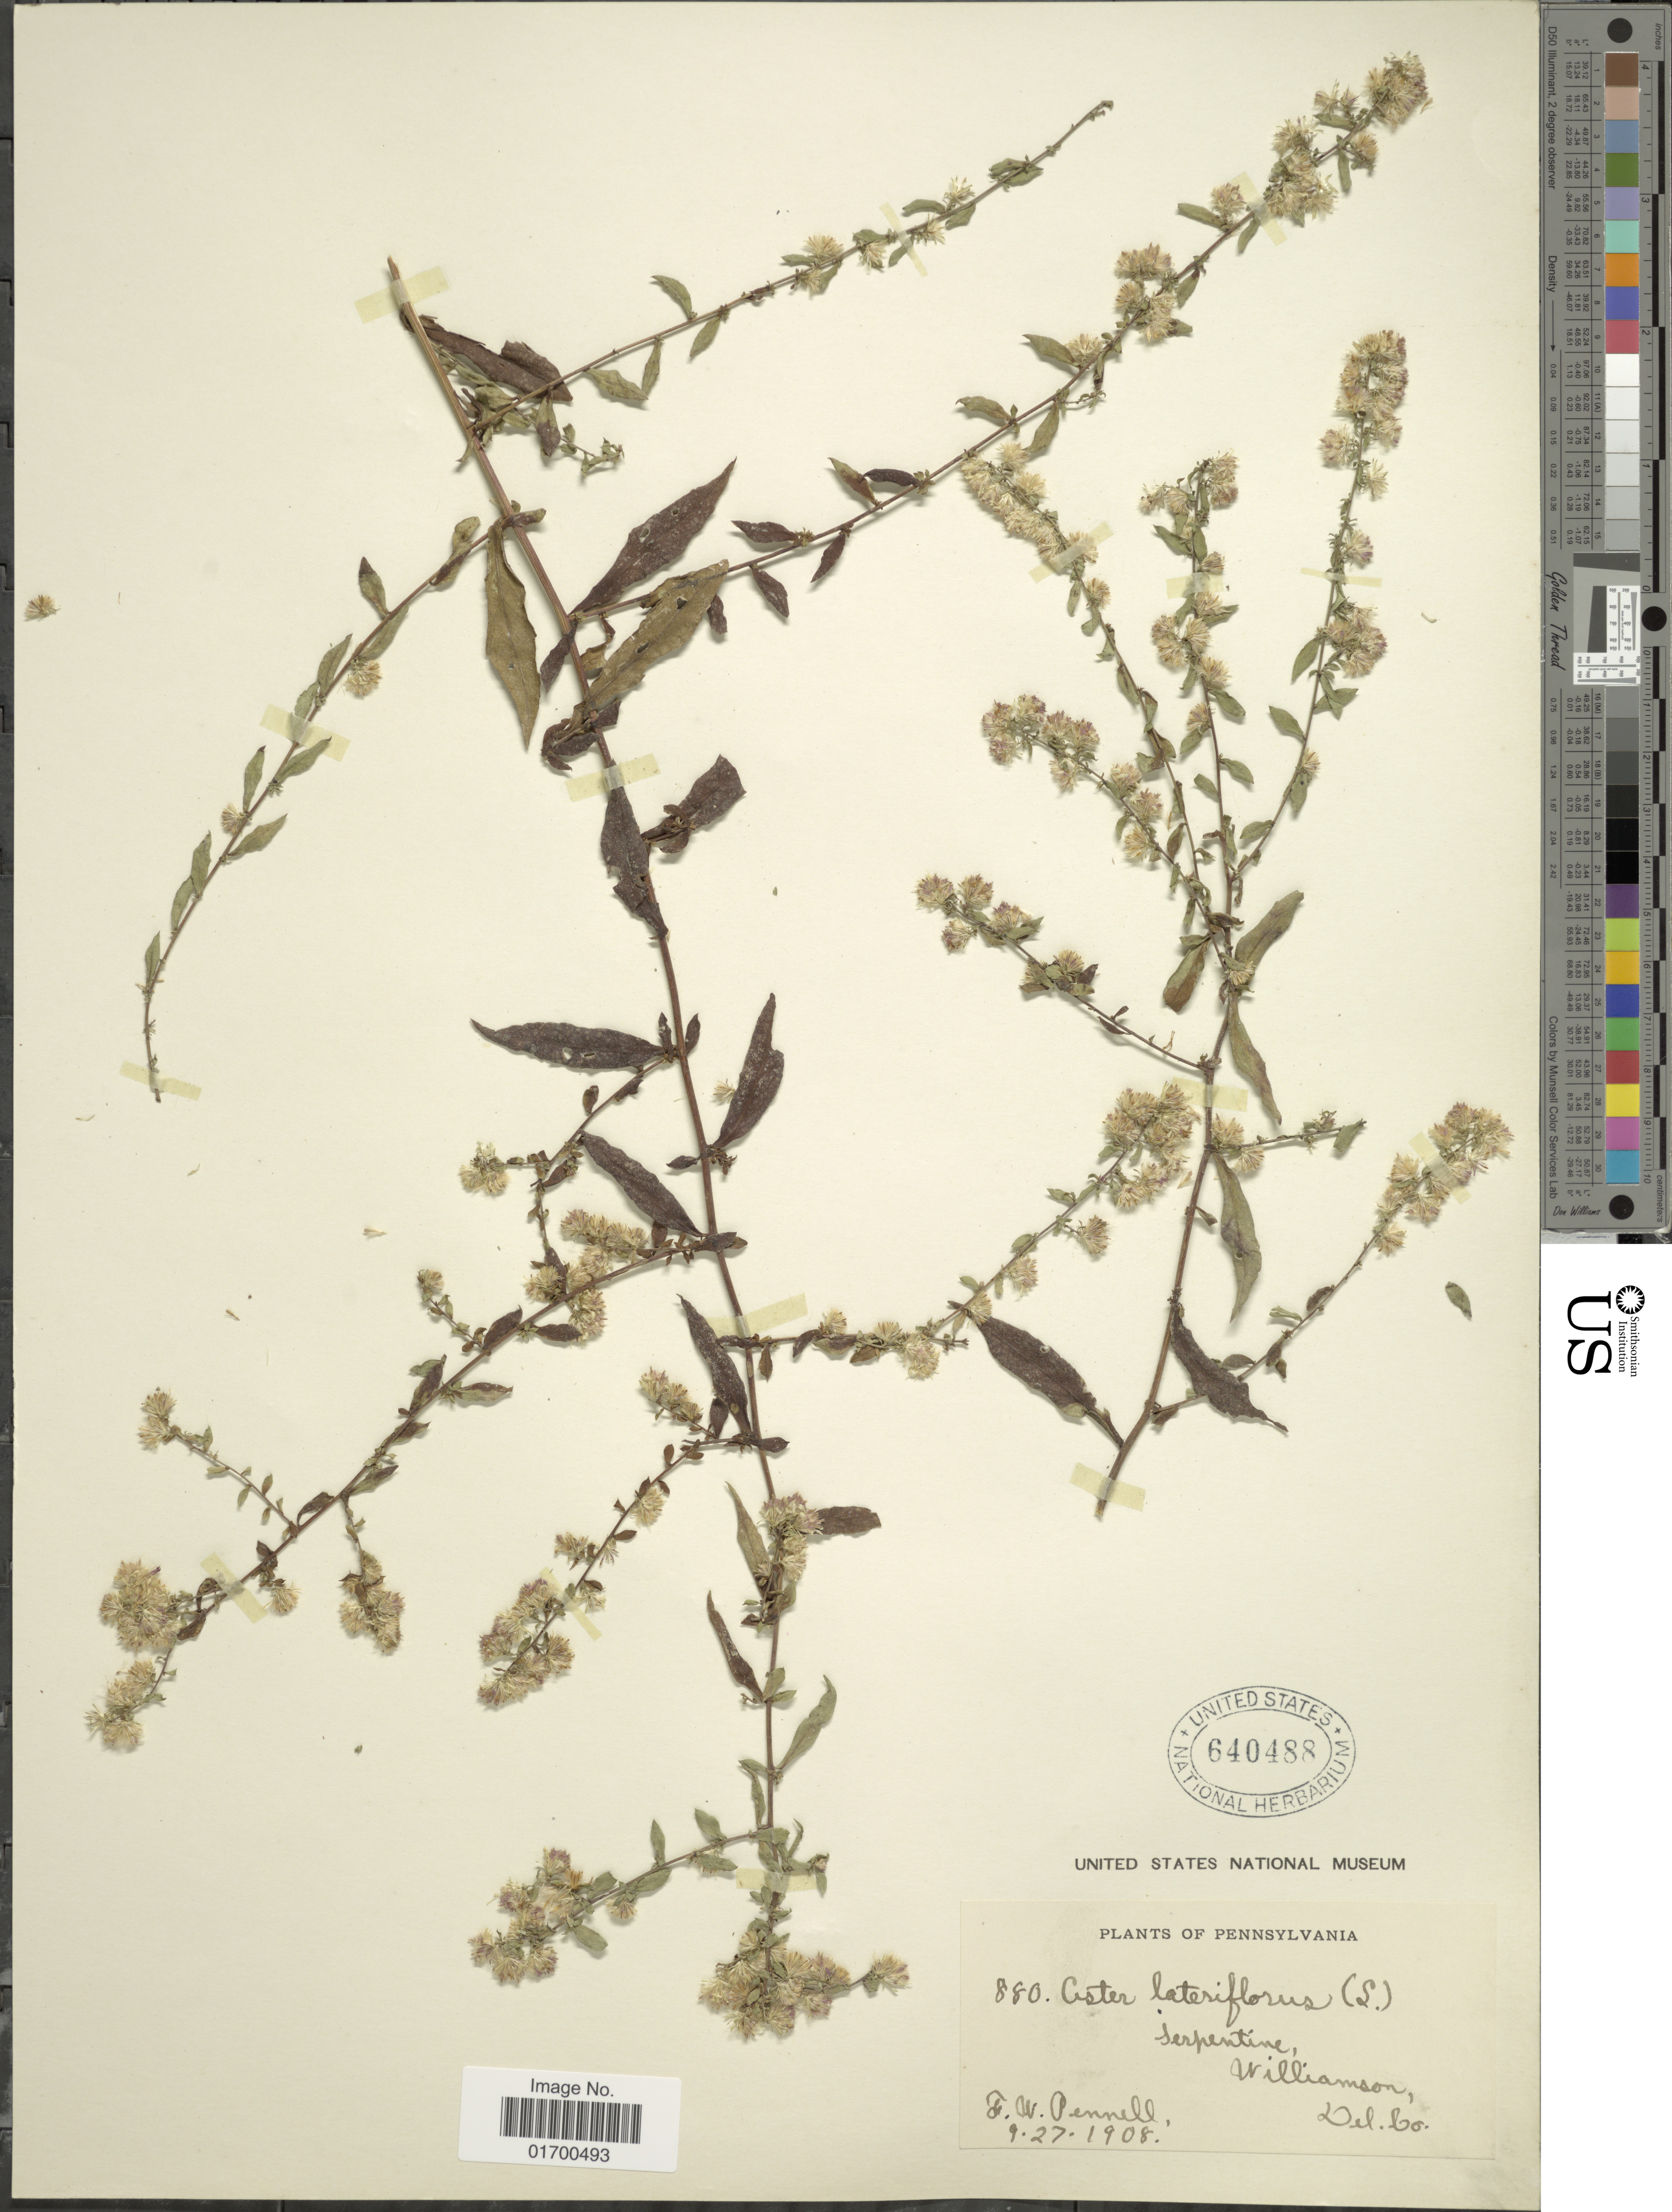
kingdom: Plantae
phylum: Tracheophyta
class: Magnoliopsida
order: Asterales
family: Asteraceae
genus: Symphyotrichum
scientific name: Symphyotrichum lateriflorum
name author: (L.) Á. Löve & D. Löve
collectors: F. W. Pennell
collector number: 880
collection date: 1908-09-27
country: United States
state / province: Pennsylvania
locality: Serpintine, Williamson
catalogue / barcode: US 640488